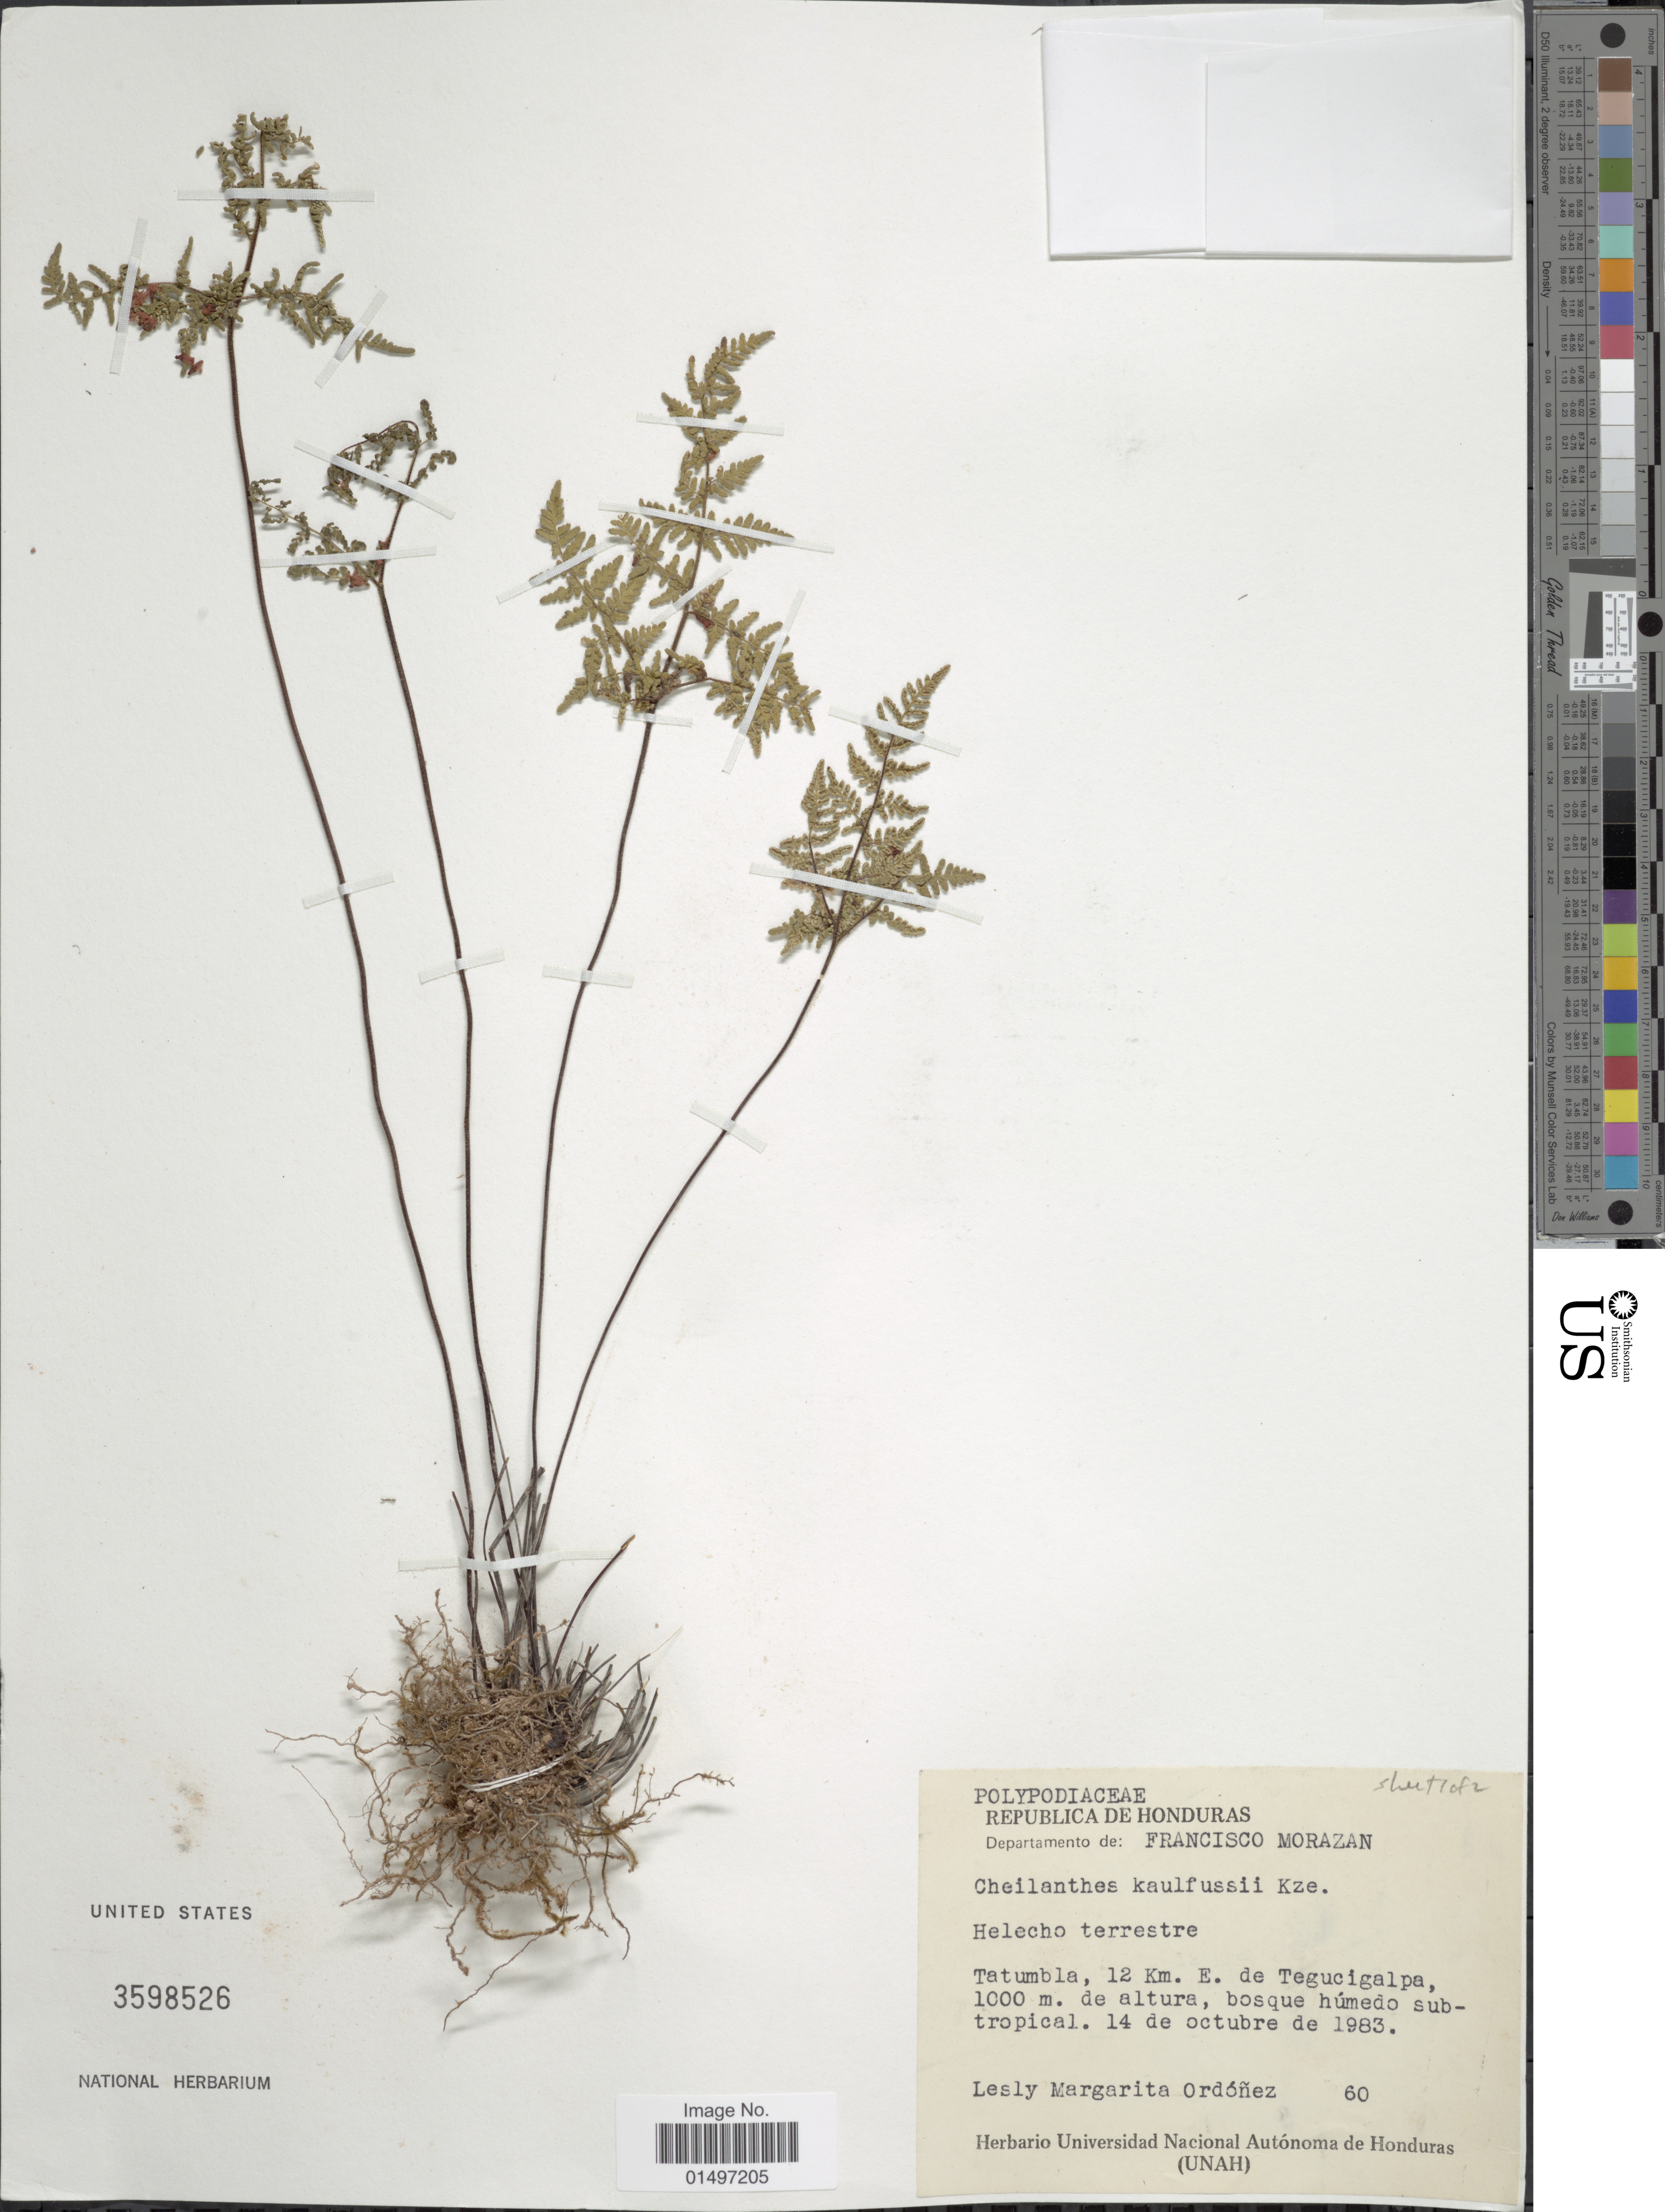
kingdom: Plantae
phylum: Tracheophyta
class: Polypodiopsida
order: Polypodiales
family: Pteridaceae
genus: Gaga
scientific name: Gaga kaulfussii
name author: (Kunze) Fay W. Li & Windham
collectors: L. Ordóñez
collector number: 60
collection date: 1983-10-14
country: Honduras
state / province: Fco. Morazán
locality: Honduras, Departamento de: Francisco Morazan, Tatumble, 12 Km. E. de Tegucigalpa.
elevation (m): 1000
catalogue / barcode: US 3598526